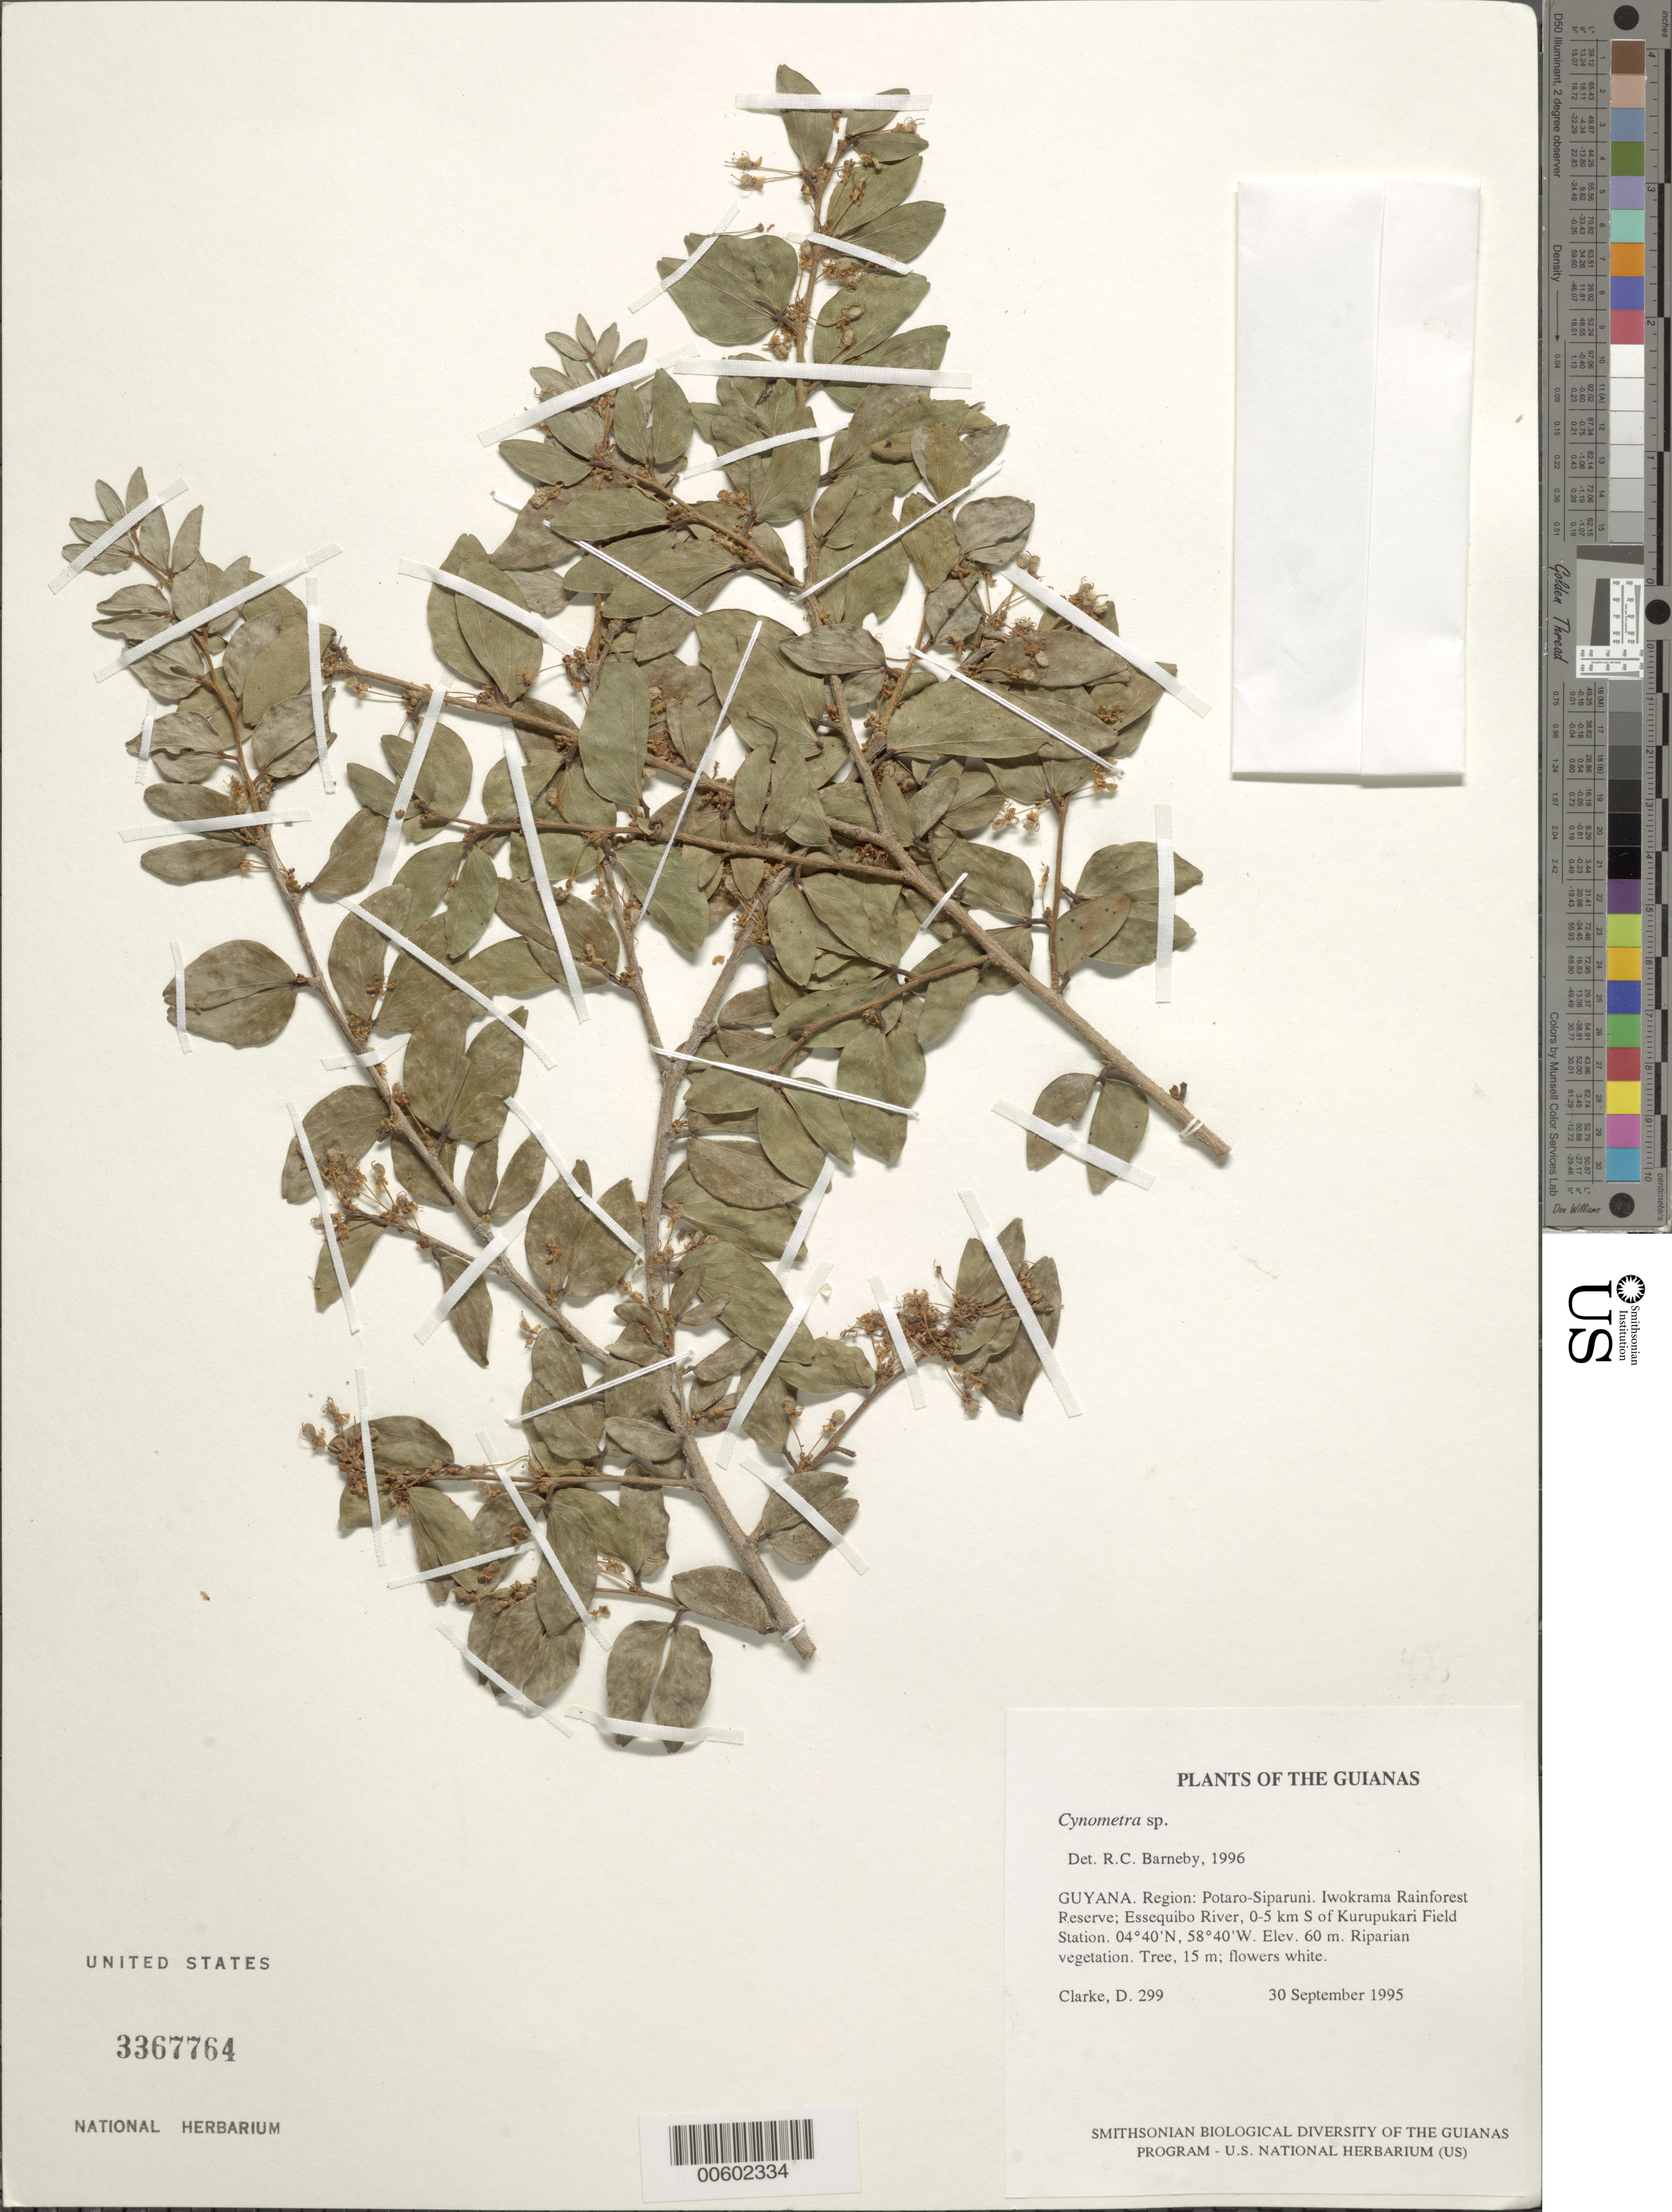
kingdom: Plantae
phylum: Tracheophyta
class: Magnoliopsida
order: Fabales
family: Fabaceae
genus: Cynometra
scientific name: Cynometra sp.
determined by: Barneby, Rupert C., (NY)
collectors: H. D. Clarke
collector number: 299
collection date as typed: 30 September 1995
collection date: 1995-09-30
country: Guyana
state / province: Potaro-Siparuni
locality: Iwokrama Rainforest Reserve; Essequibo River, 0-5 km S of Kurupukari Field Station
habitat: Riparian vegetation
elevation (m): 60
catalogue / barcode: US 3367764